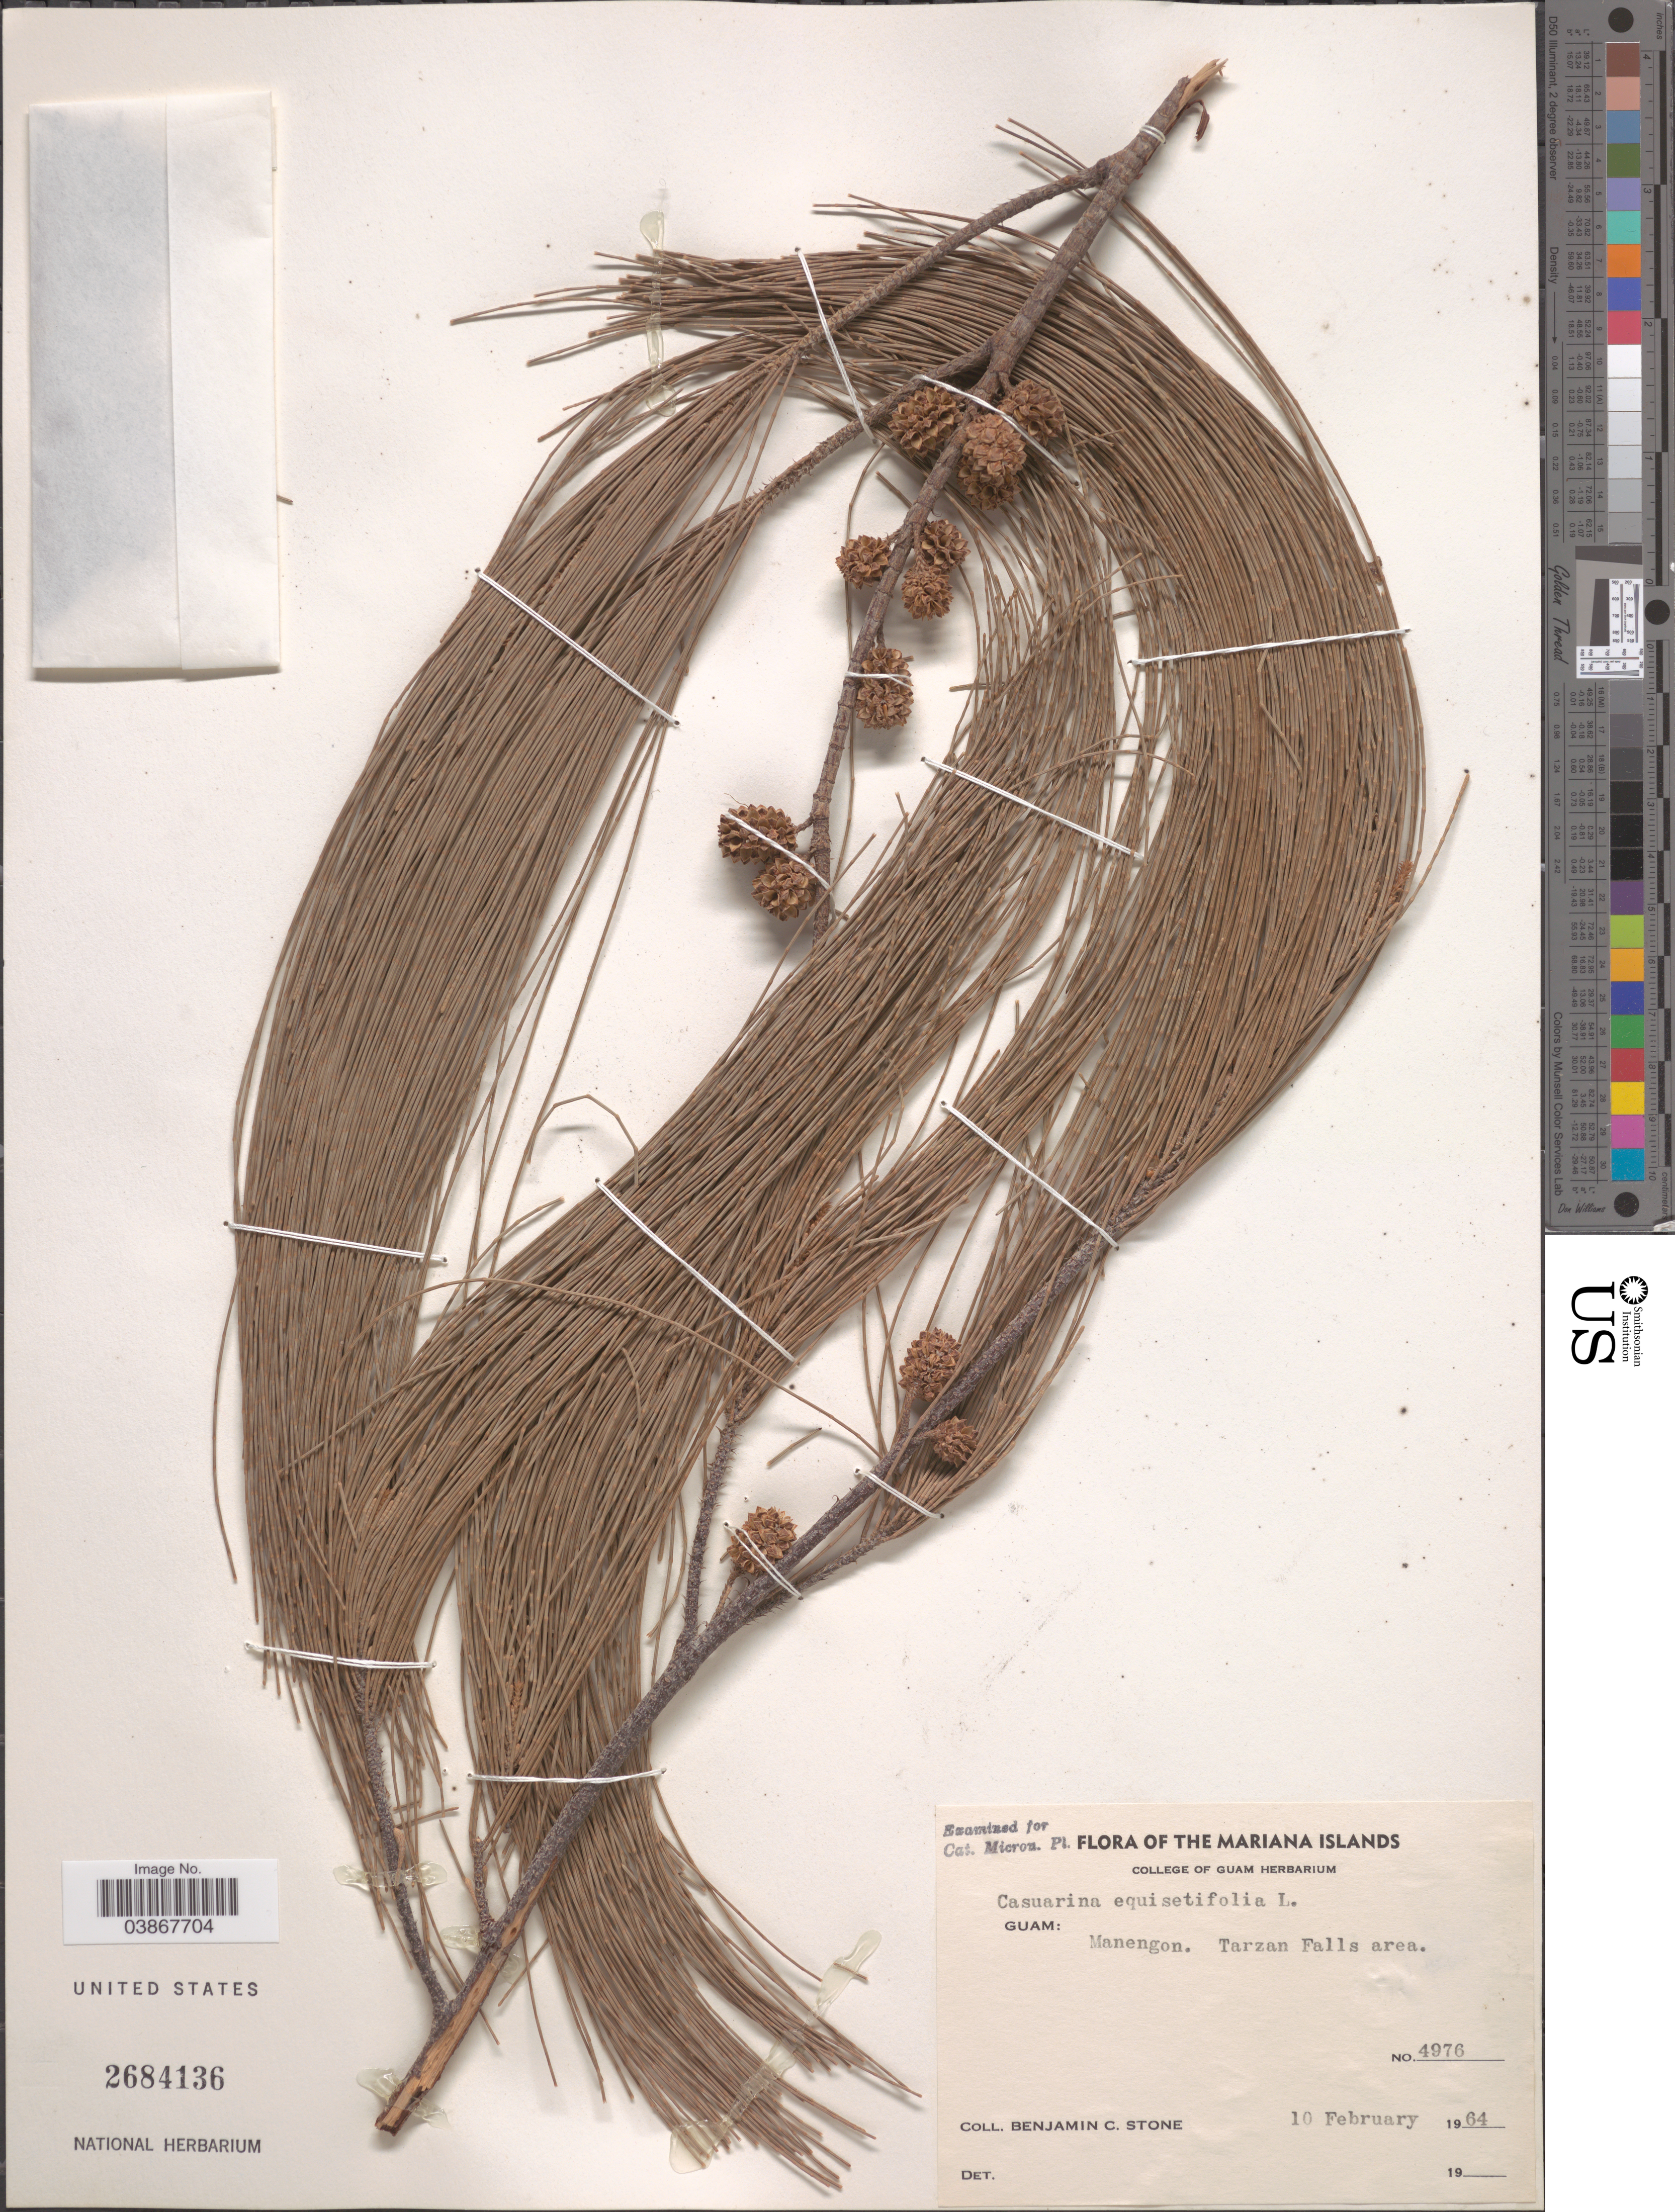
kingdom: Plantae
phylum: Tracheophyta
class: Magnoliopsida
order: Fagales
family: Casuarinaceae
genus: Casuarina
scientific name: Casuarina equisetifolia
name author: L.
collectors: B. C. Stone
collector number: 4976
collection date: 1964-02-10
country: Guam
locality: Mariana Islands. Manengon. Tarzan Falls area.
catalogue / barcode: US 2684136